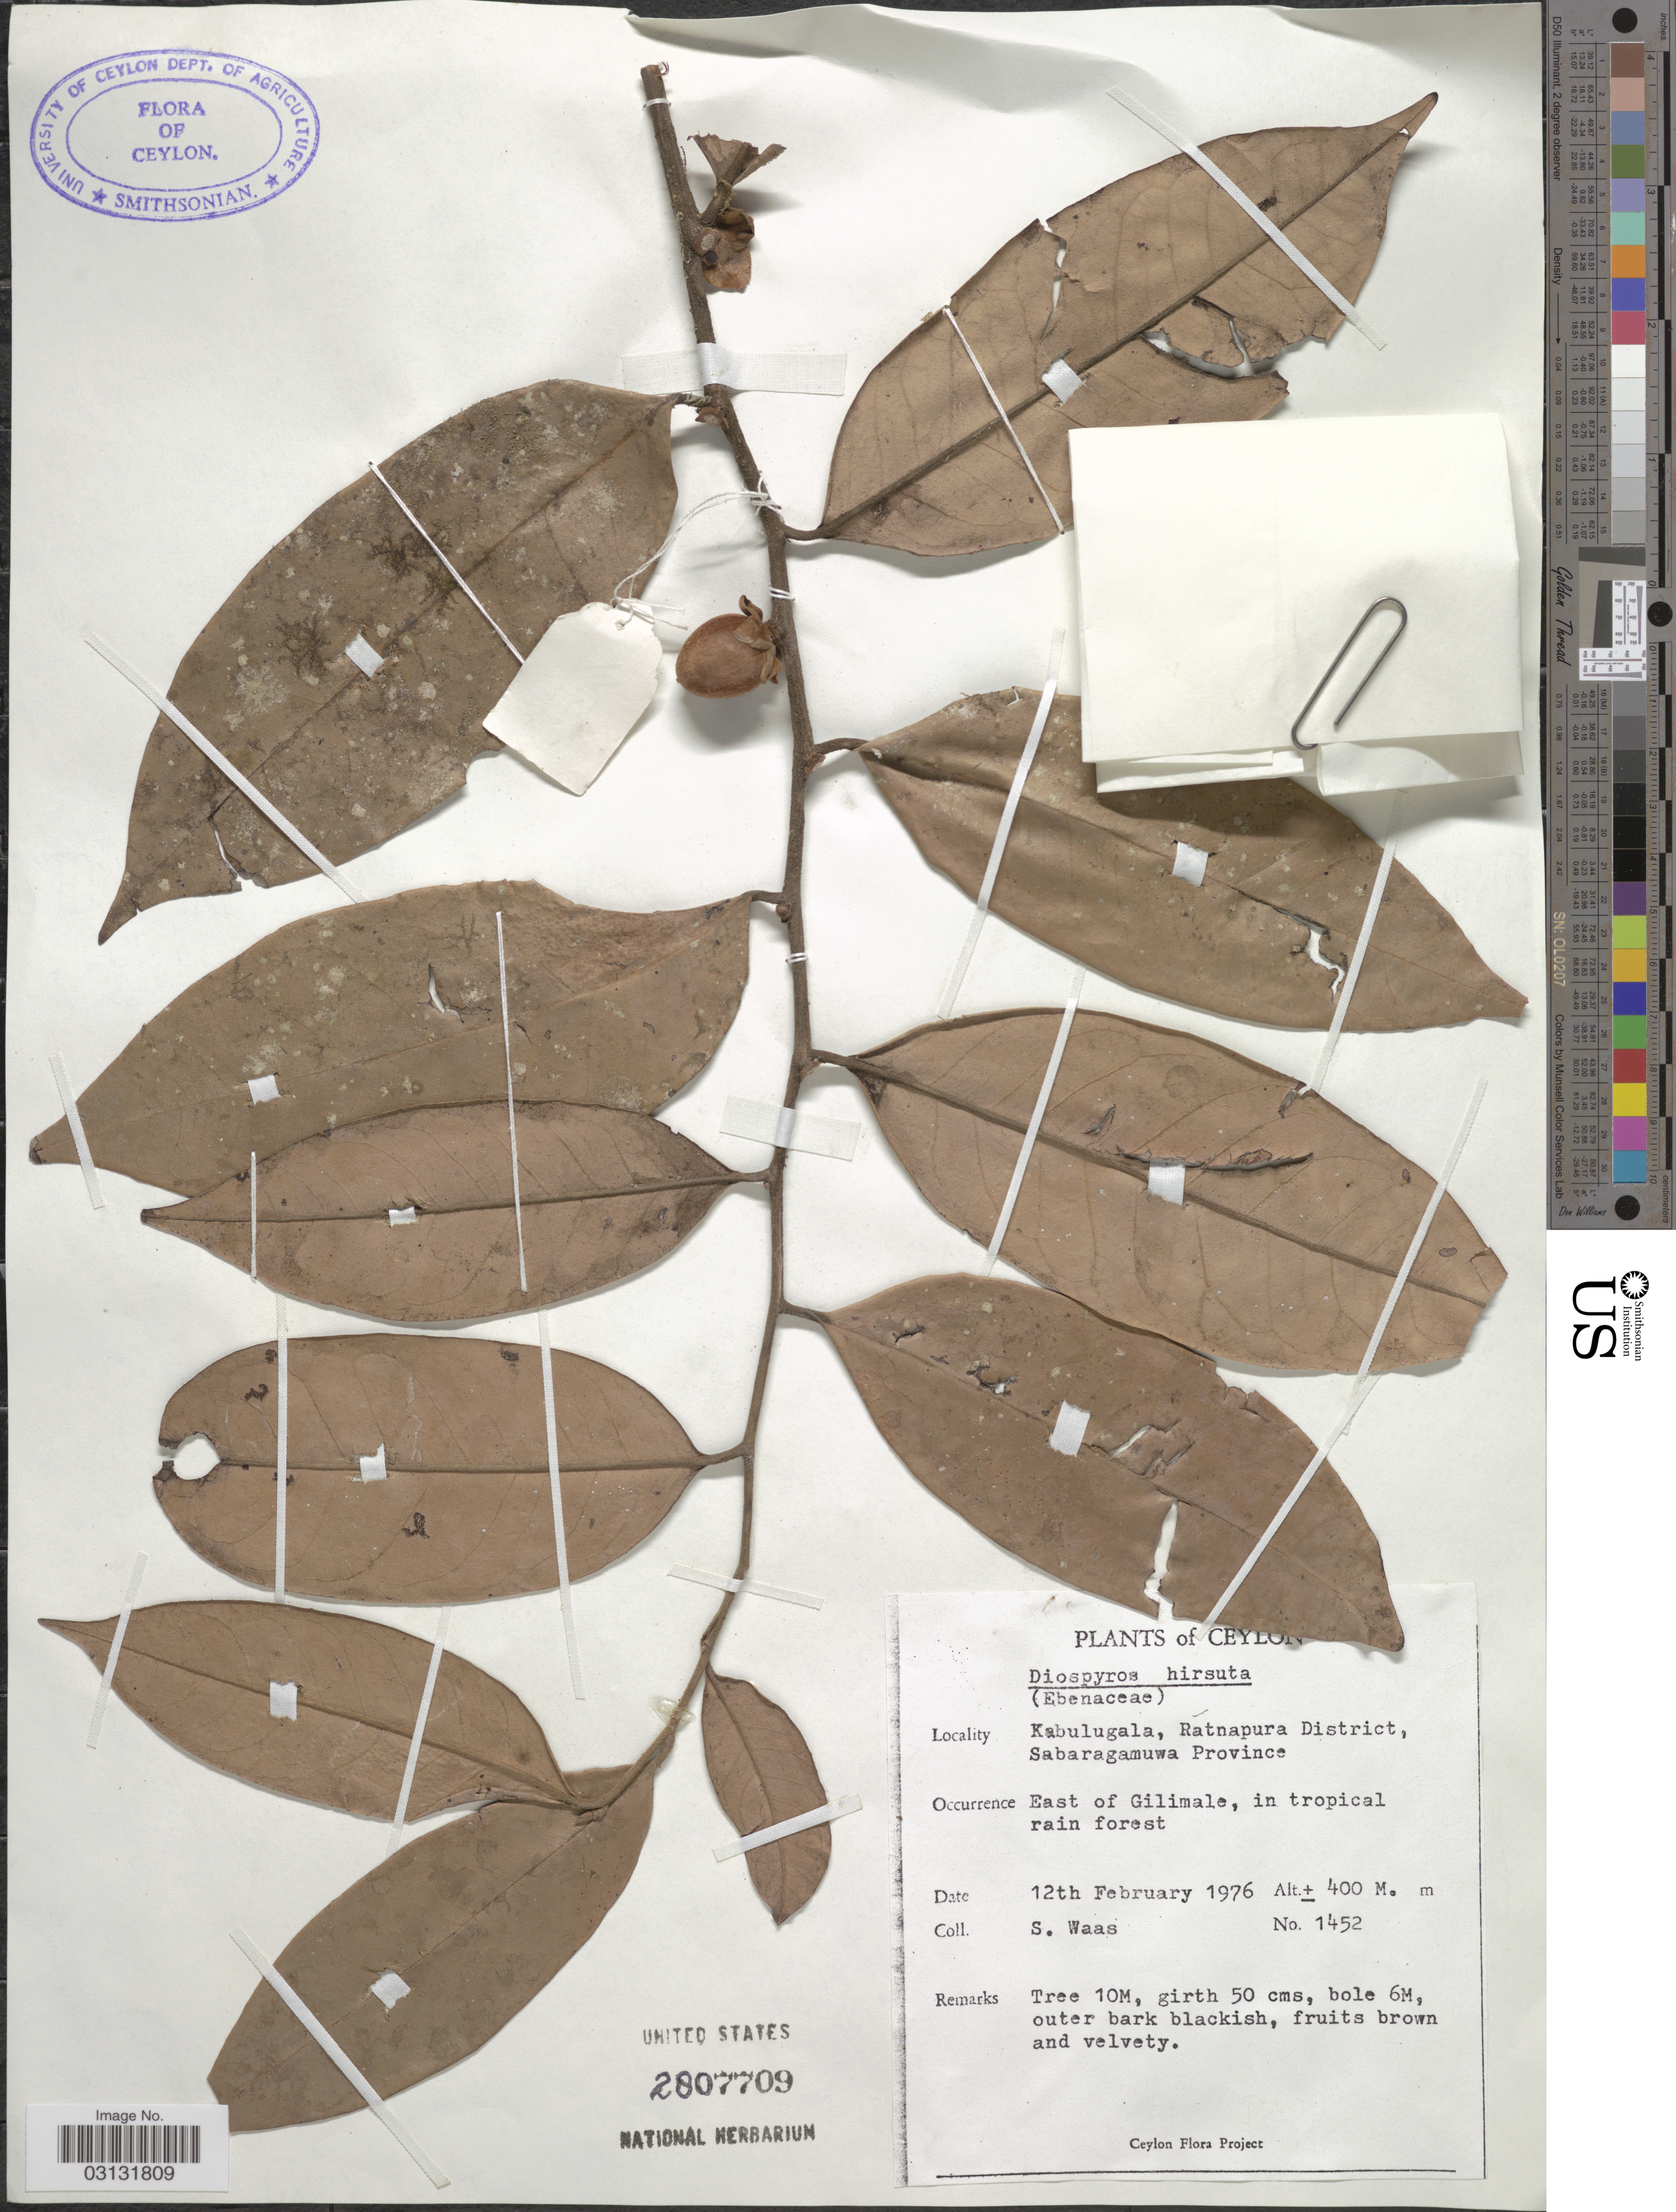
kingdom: Plantae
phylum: Tracheophyta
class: Magnoliopsida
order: Ericales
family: Ebenaceae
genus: Diospyros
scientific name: Diospyros hirsuta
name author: L. f.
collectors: S. Waas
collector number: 1452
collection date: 1976-02-12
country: Sri Lanka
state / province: Sabaragamuwa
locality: Ceylon. Kabulugala, Ratnapura District, Sabaragamuwa Province. East of Gilimale, in tropical rain forest.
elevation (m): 400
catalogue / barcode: US 2807709